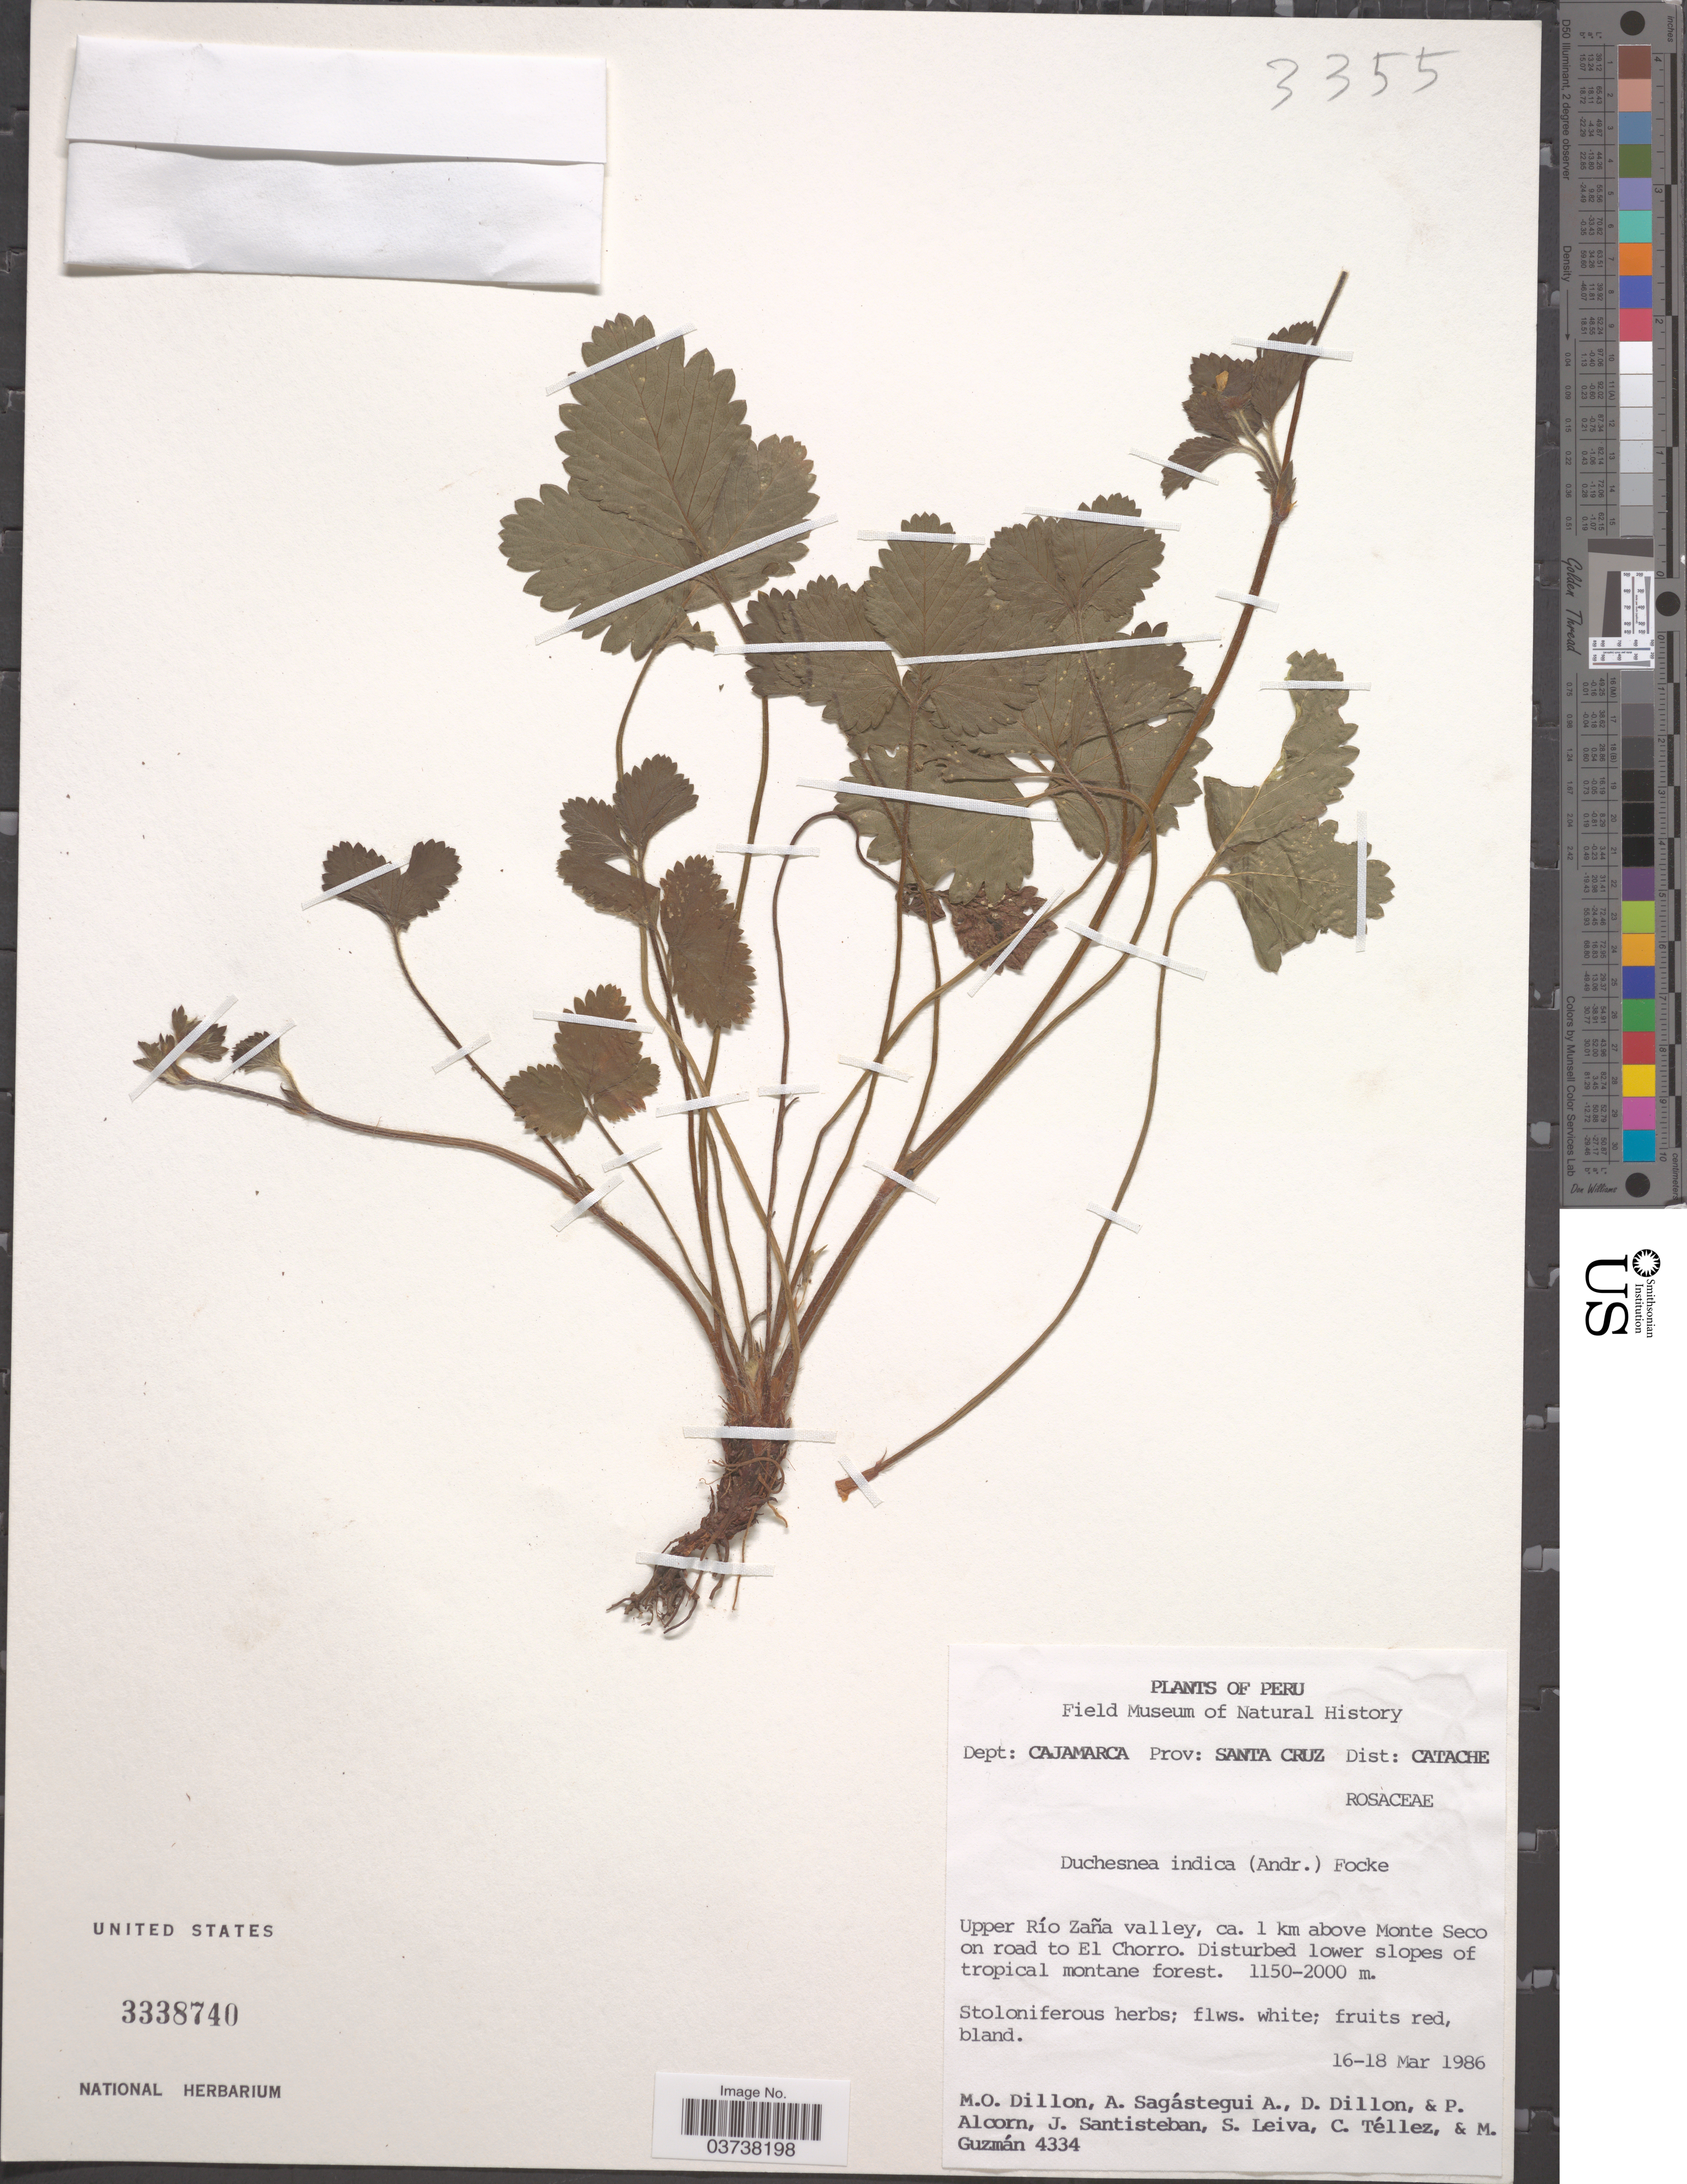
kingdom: Plantae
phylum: Tracheophyta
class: Magnoliopsida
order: Rosales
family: Rosaceae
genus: Potentilla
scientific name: Potentilla indica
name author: (Andrews) Th. Wolf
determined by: Strong, Mark T., (BOT), Smithsonian Institution - National Museum of Natural History (UNITED STATES)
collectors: M. O. Dillon, A. Sagástegui A., D. Dillon, P. Alcorn & et al.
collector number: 4334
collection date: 1986-03-16/1986-03-18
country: Peru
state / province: Cajamarca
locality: Dept: Cajamarca. Prov: Santa Cruz. Dist: Catache. Upper Río Zaña valley, ca. 1 km above Monte Seco on road to El Chorro.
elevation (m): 1150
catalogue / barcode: US 3338740